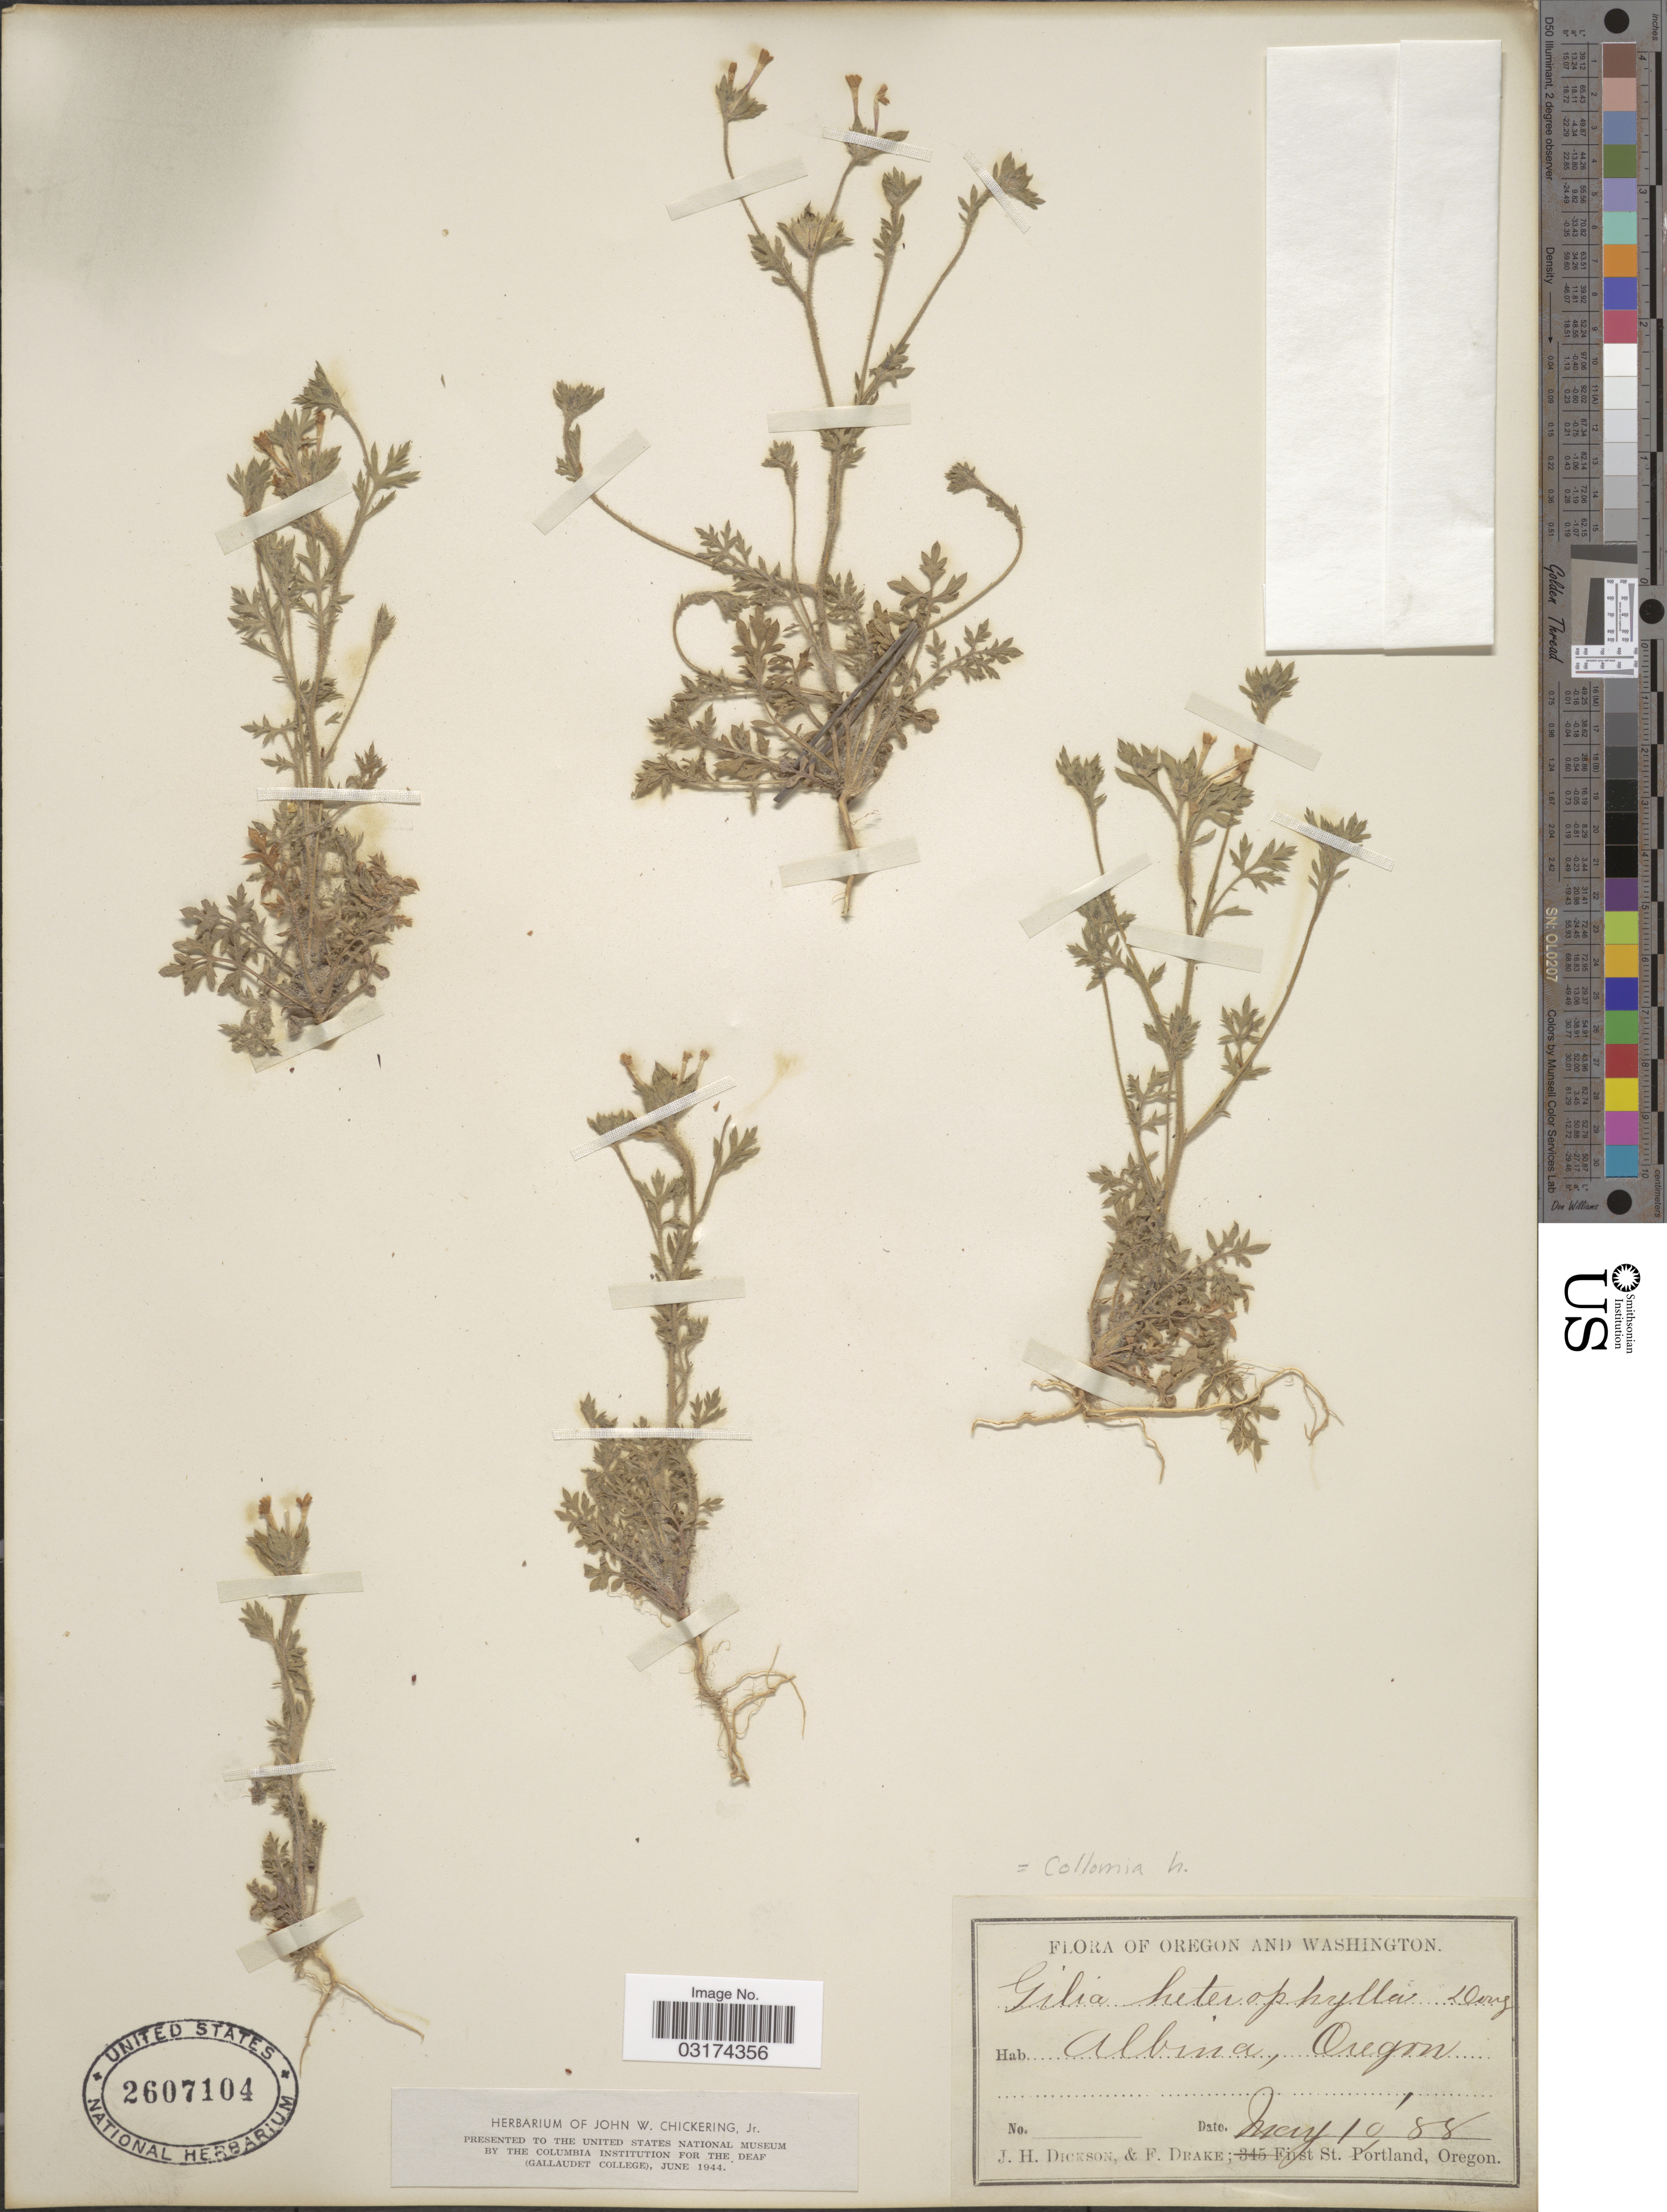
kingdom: Plantae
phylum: Tracheophyta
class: Magnoliopsida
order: Ericales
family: Polemoniaceae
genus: Collomia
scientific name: Collomia heterophylla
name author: Hook.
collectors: J. Dickson & F. Drake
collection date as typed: Transcribed d/m/y: 10/5/88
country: United States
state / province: Oregon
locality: Albina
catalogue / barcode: US 2607104